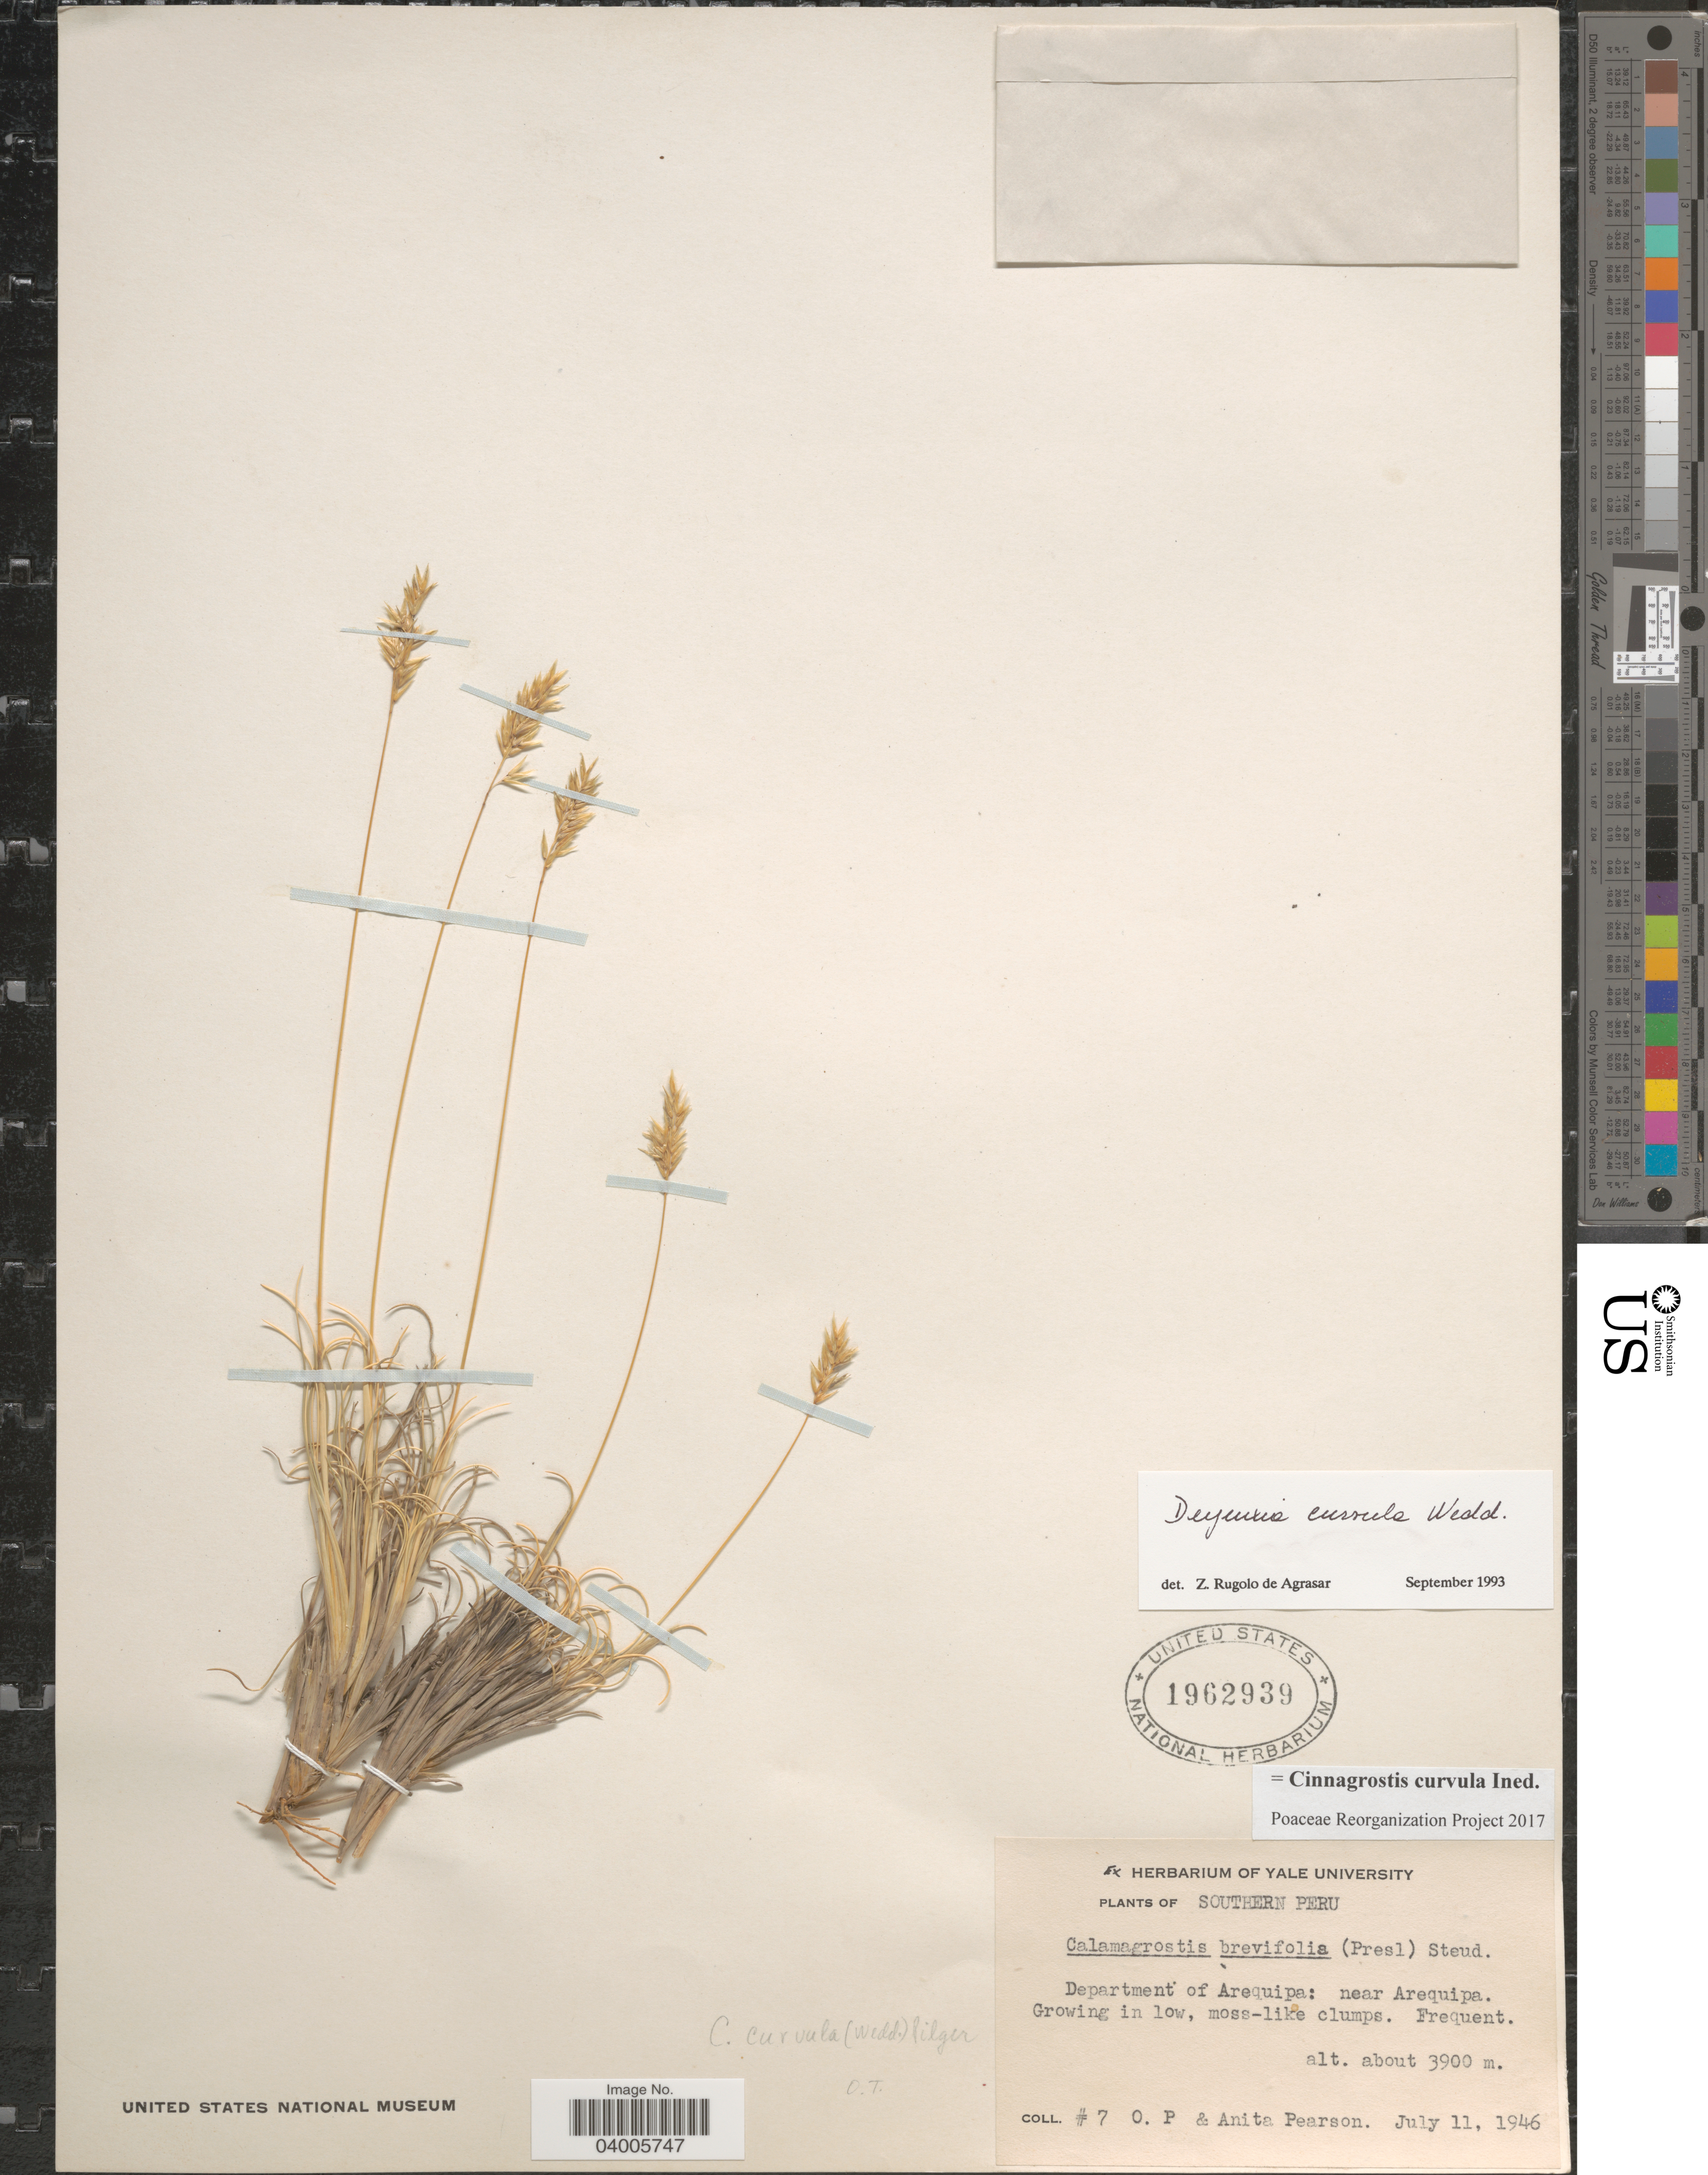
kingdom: Plantae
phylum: Tracheophyta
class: Liliopsida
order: Poales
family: Poaceae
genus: Cinnagrostis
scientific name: Cinnagrostis curvula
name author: (Wedd.) P.M. Peterson et al.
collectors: O. P. Pearson & A. Pearson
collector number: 7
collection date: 1946-07-11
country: Peru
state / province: Arequipa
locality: Southern Peru. Department of Arequipa: near Arequipa.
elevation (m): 3900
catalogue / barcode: US 1962939